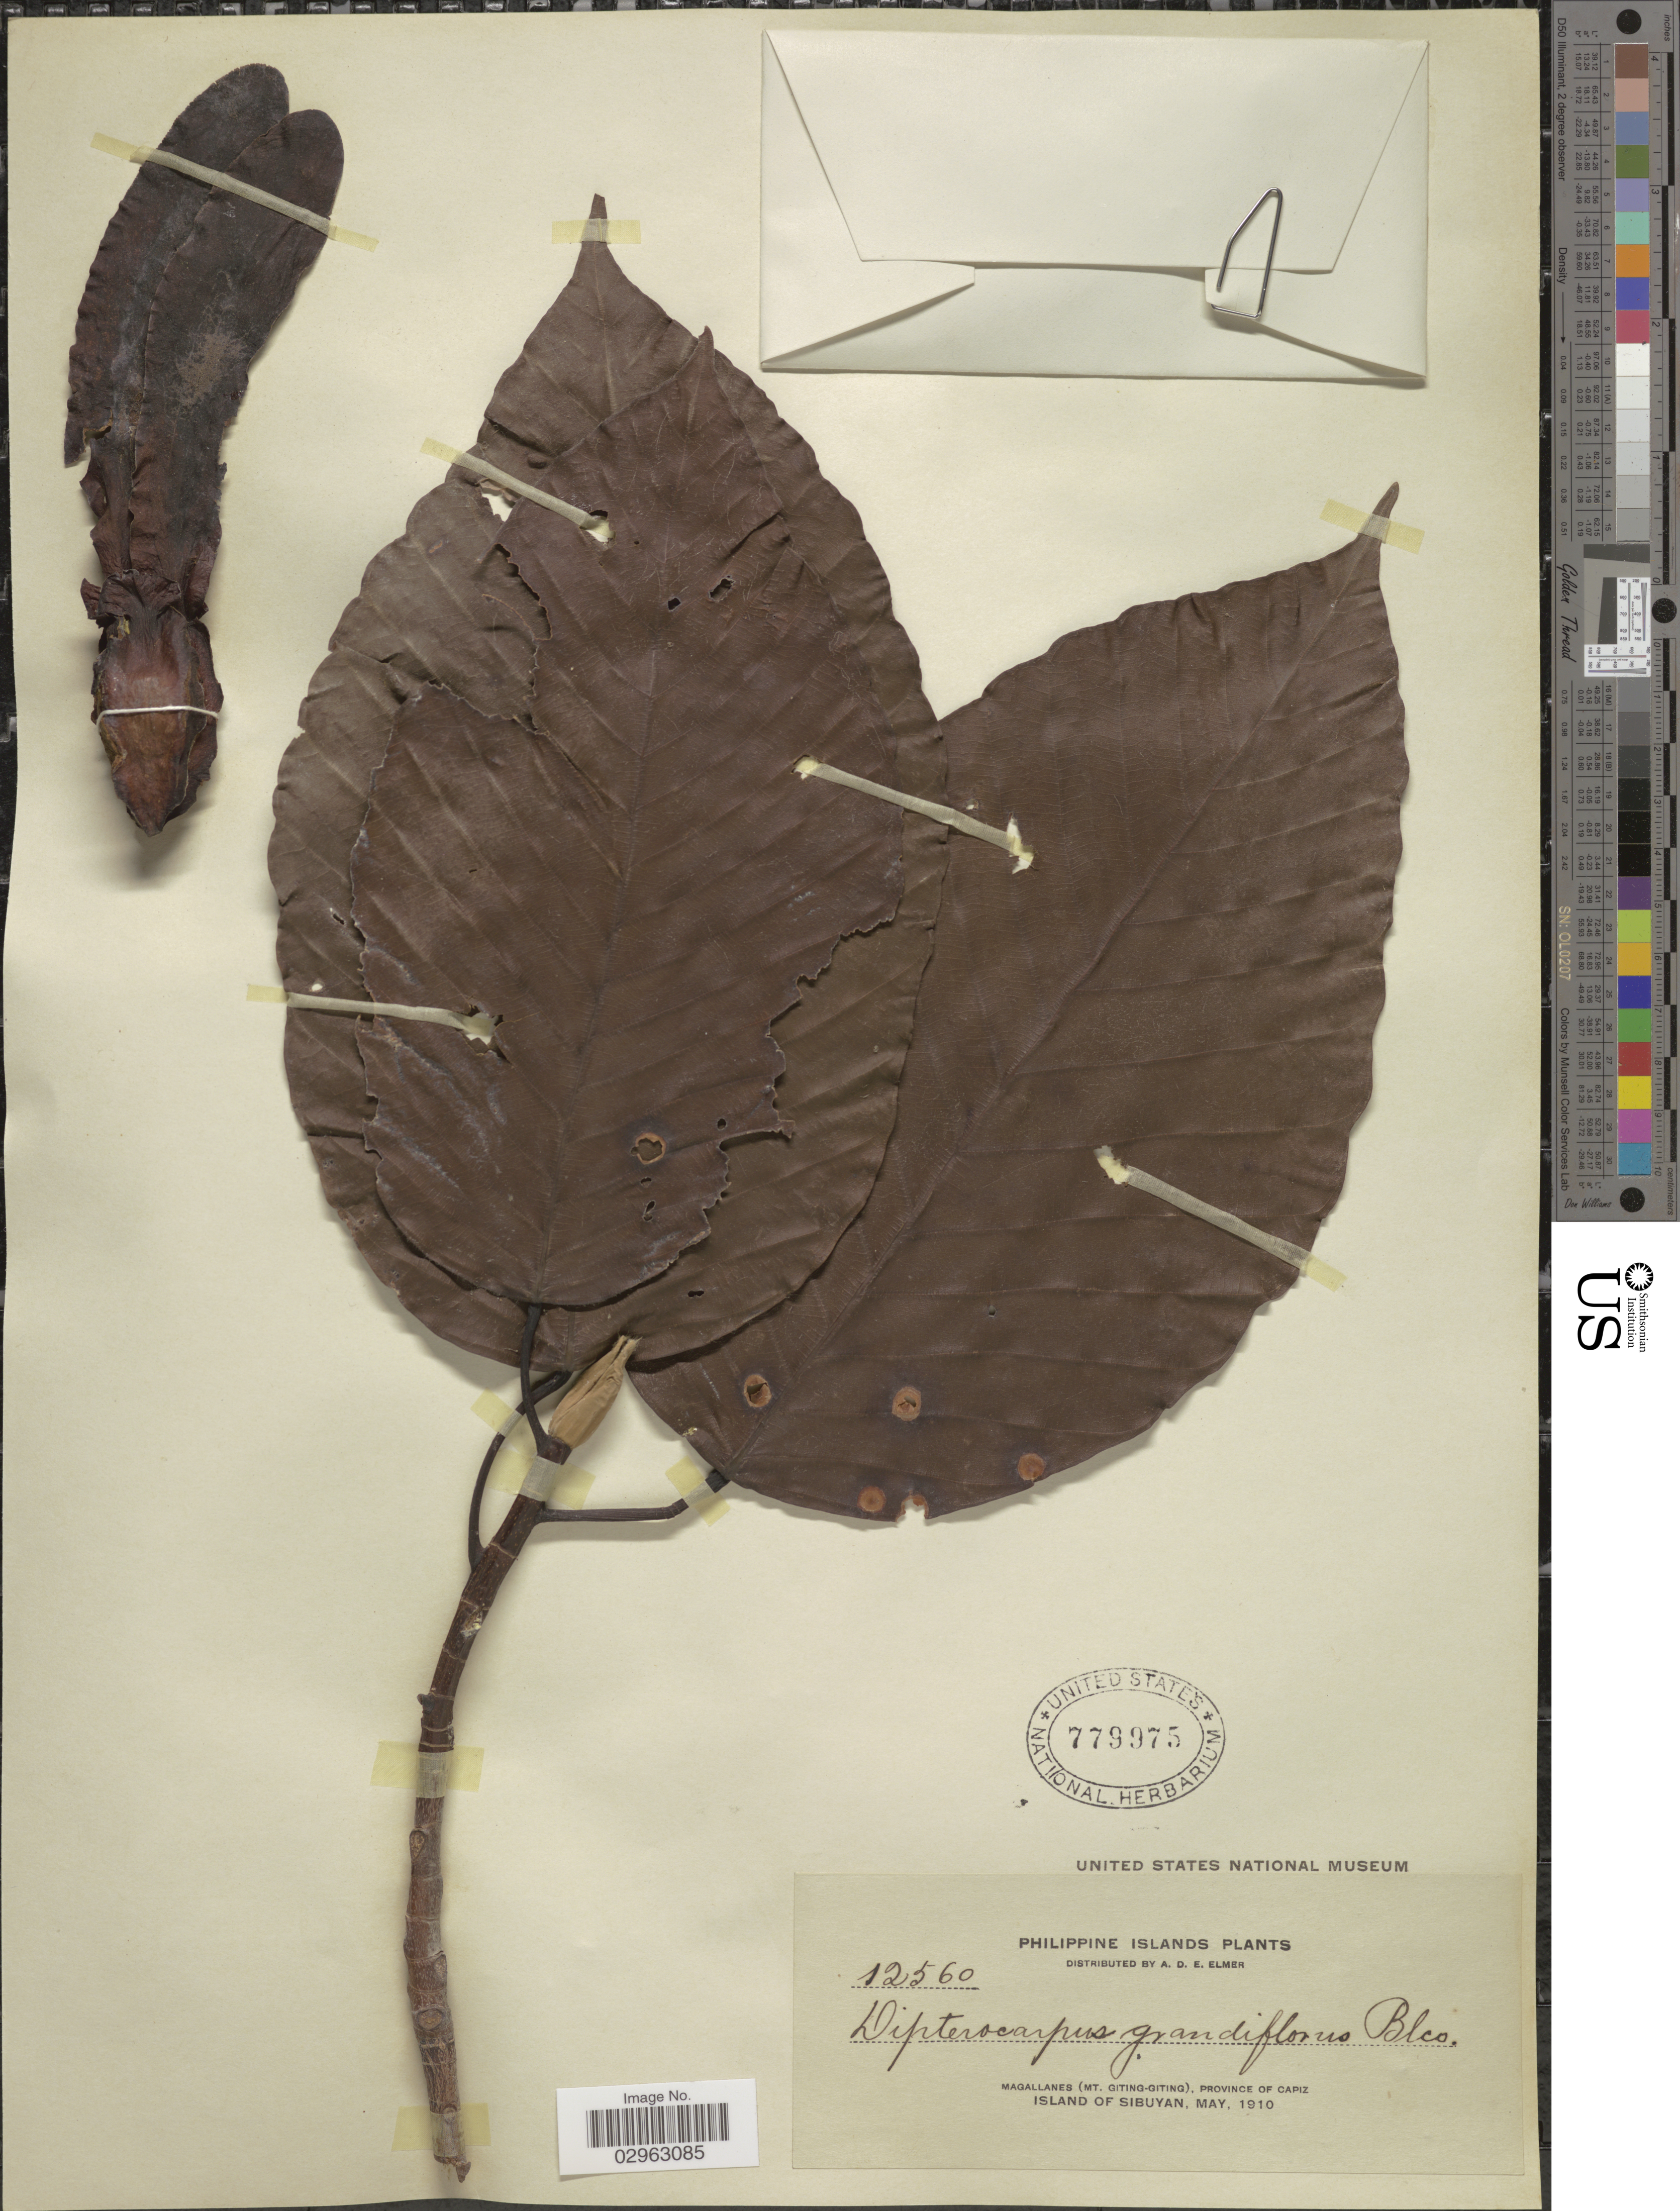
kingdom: Plantae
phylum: Tracheophyta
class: Magnoliopsida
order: Malvales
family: Dipterocarpaceae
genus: Dipterocarpus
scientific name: Dipterocarpus grandiflorus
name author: (Blanco) Blanco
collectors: A. D. E. Elmer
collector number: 12560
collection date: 1910-05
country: Philippines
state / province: Western Visayas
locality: Magallanes (Mt. Giting-Giting), Province of Capiz, Island of Sibuyan.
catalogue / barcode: US 779975